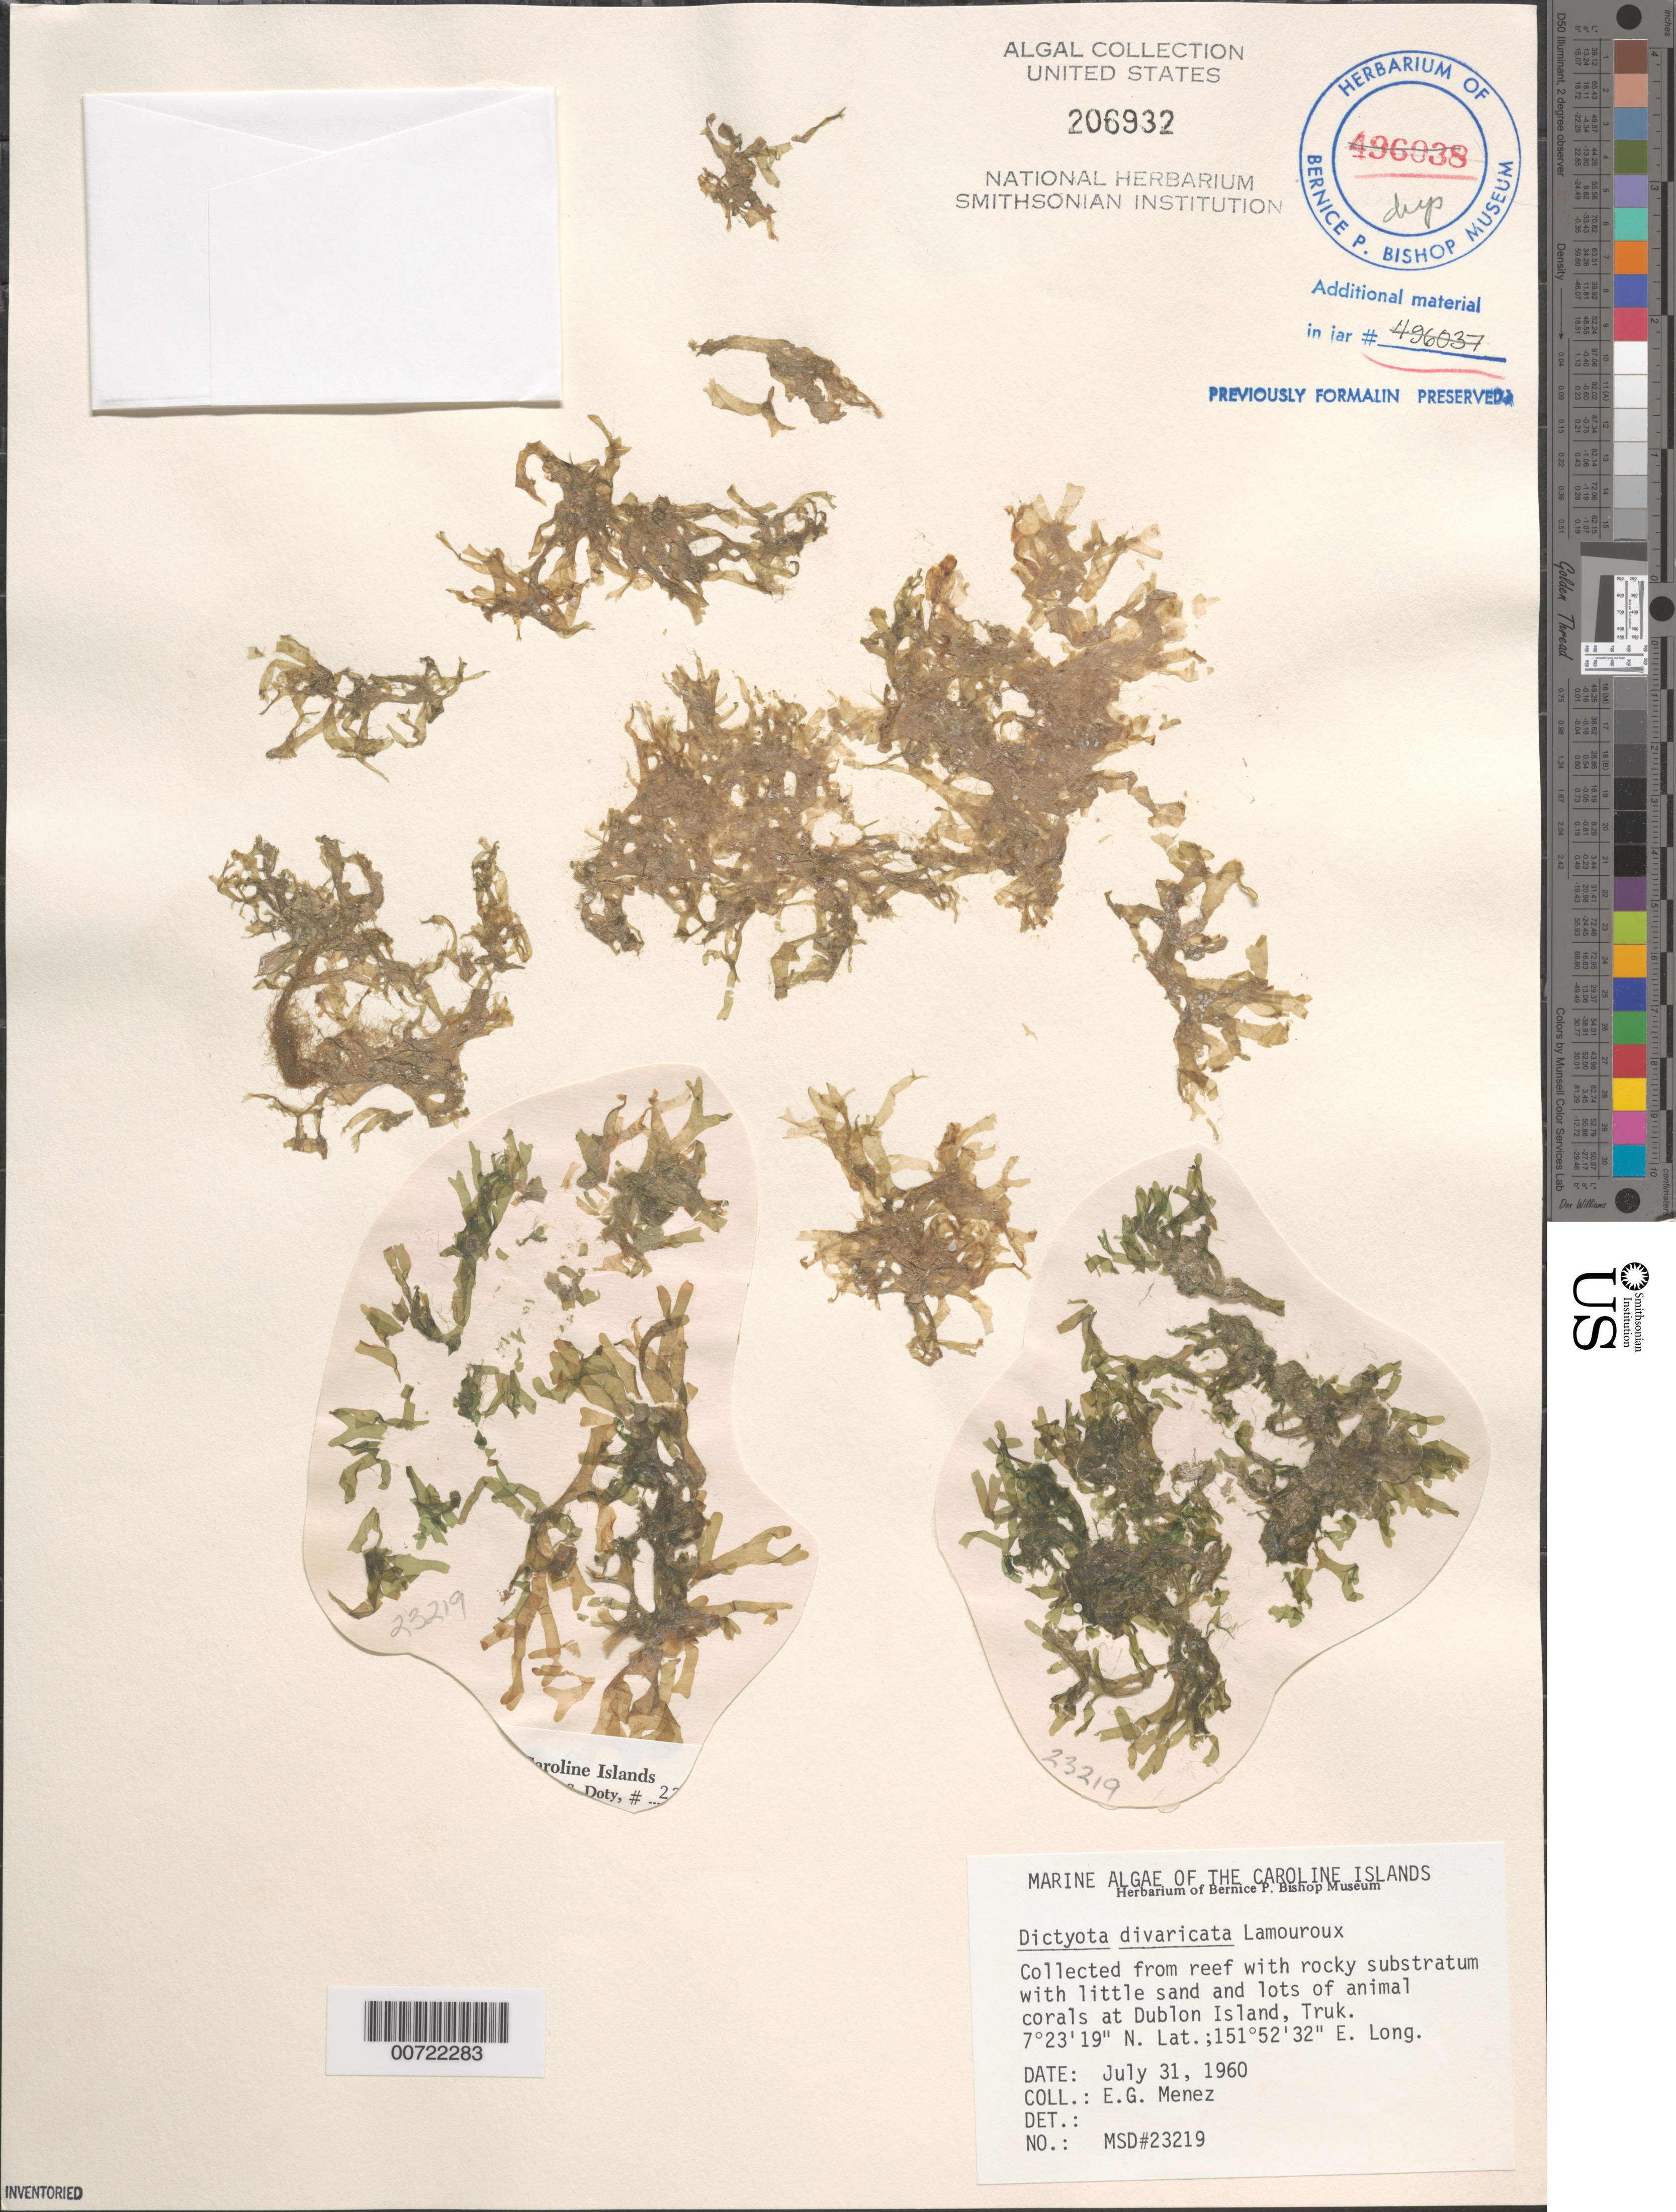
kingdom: Chromista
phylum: Ochrophyta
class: Phaeophyceae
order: Dictyotales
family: Dictyotaceae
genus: Dictyota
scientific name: Dictyota divaricata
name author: J.V.Lamouroux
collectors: Meñez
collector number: MSD 23219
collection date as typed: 31 Jul 1960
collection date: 1960-07-31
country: Micronesia, Federated States of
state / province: Truk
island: Dublon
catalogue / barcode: US 206932